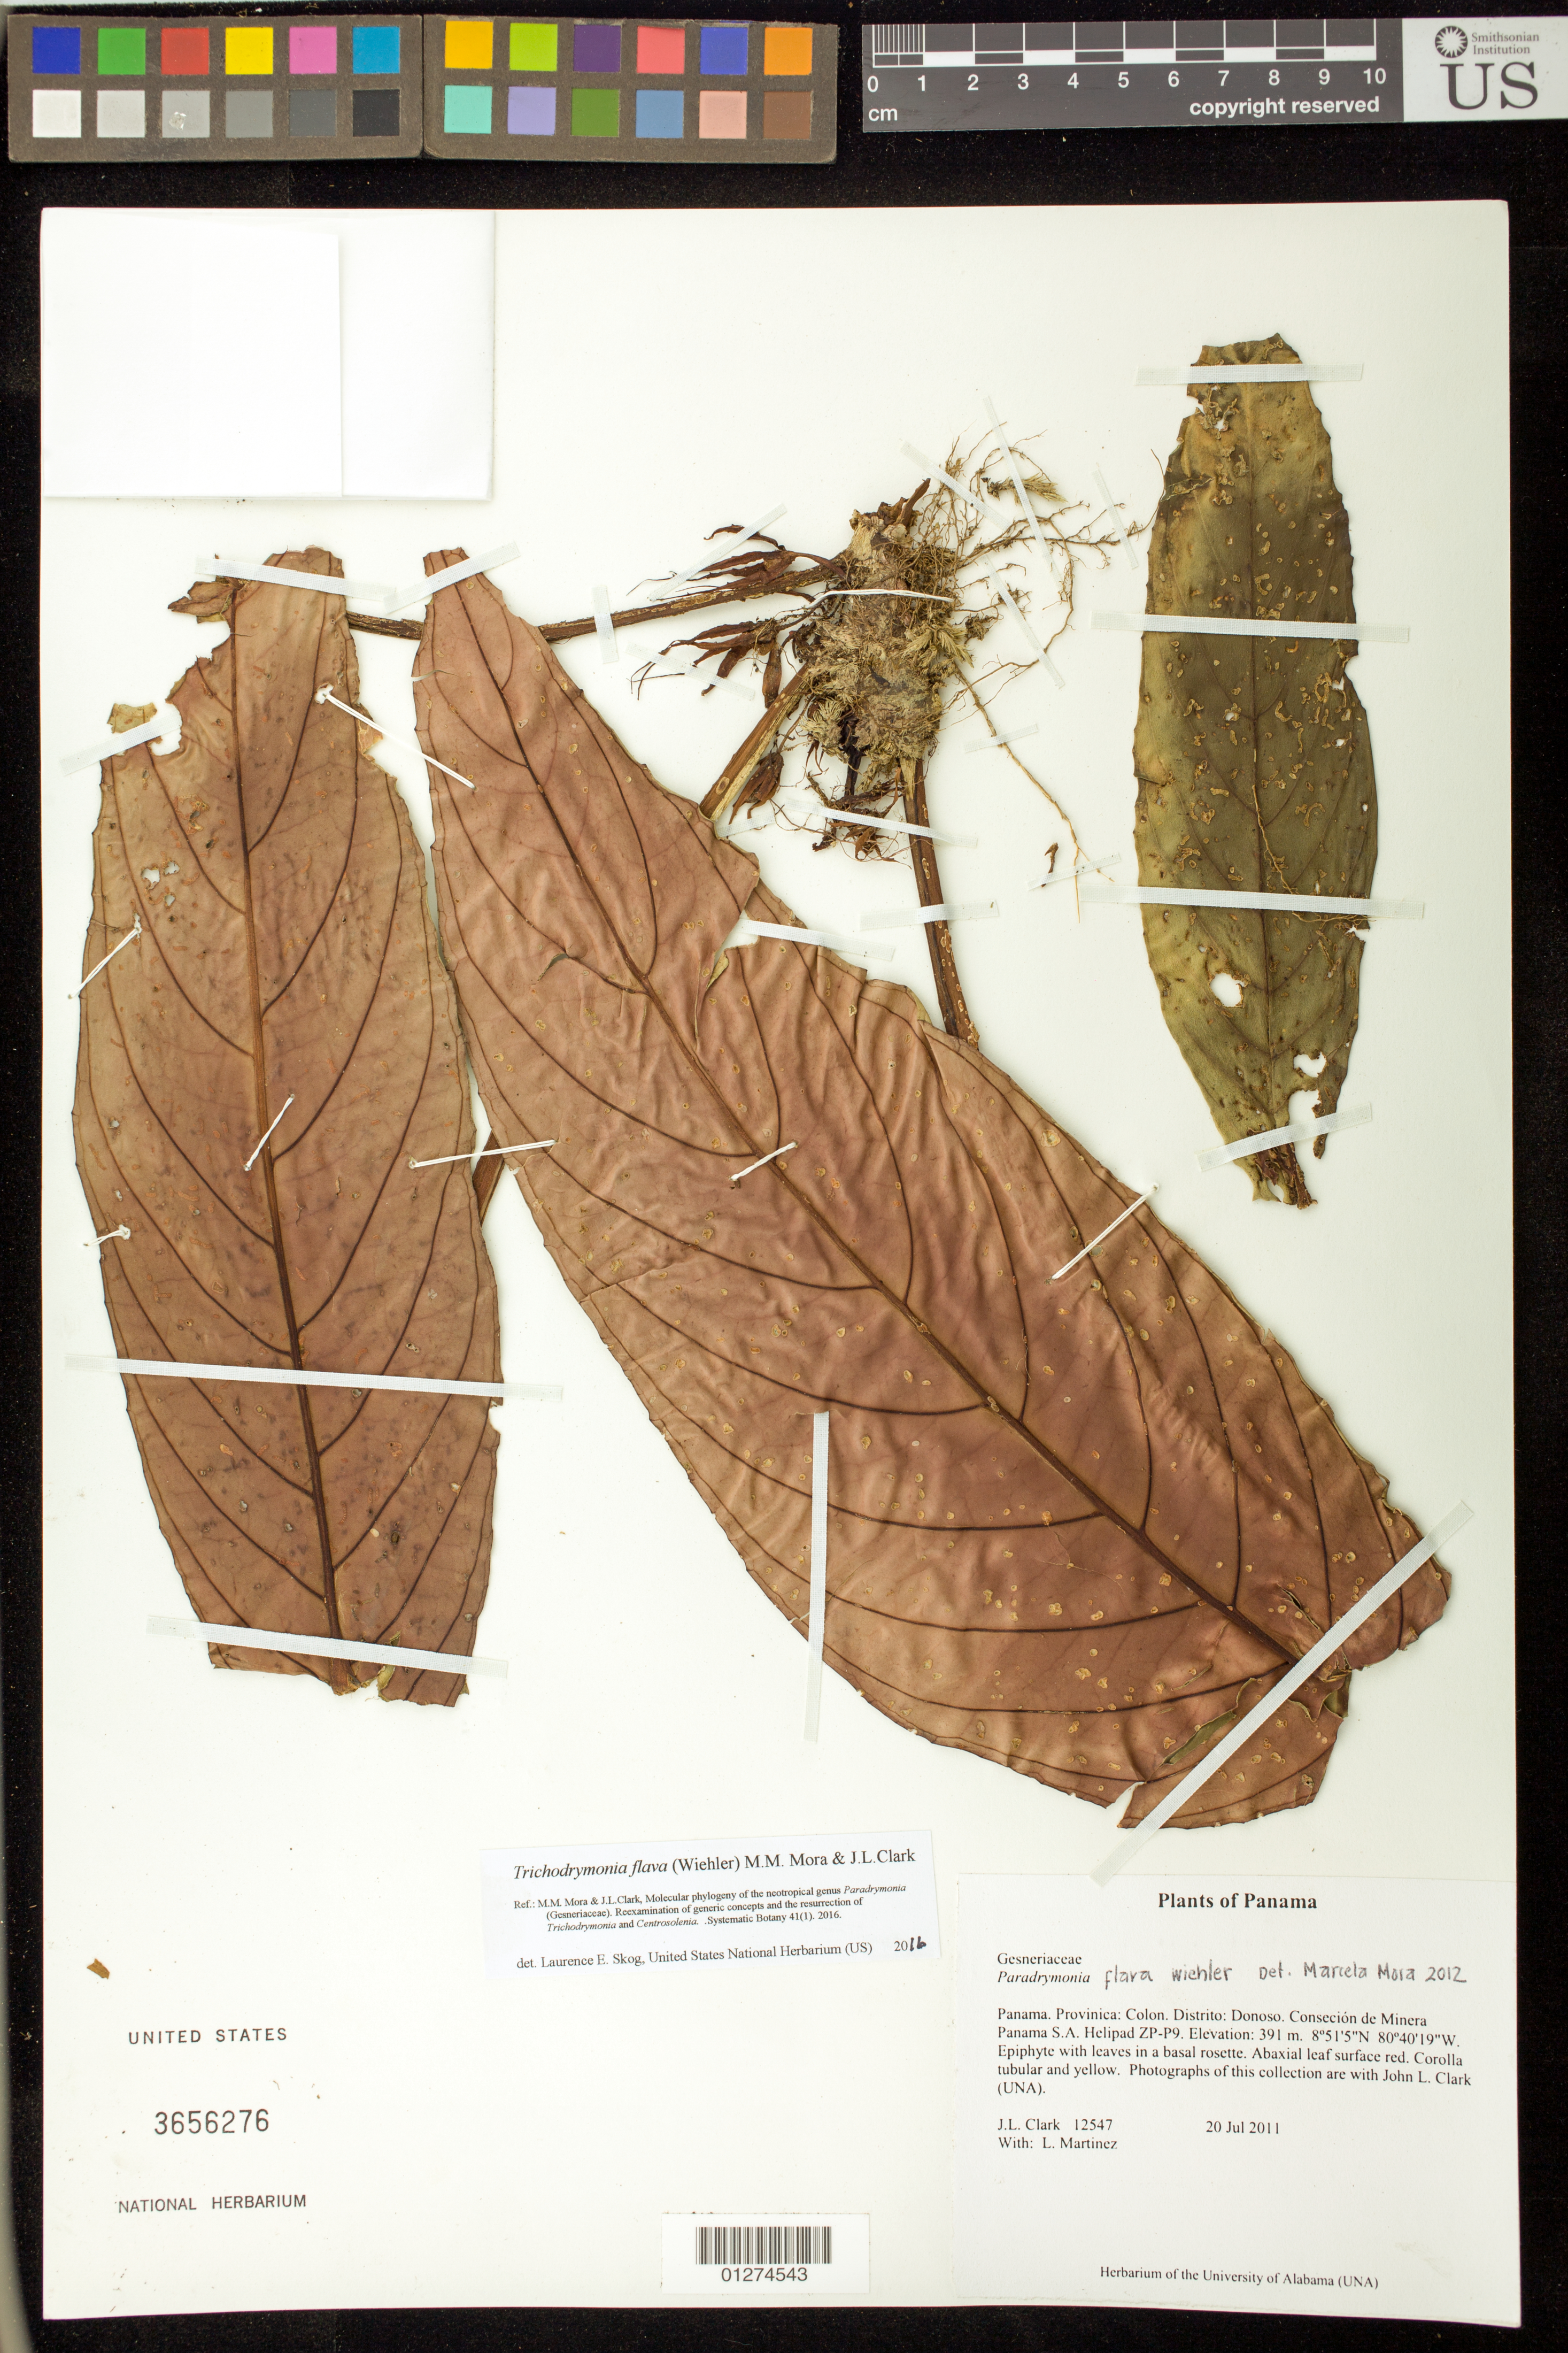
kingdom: Plantae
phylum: Tracheophyta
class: Magnoliopsida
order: Lamiales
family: Gesneriaceae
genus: Trichodrymonia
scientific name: Trichodrymonia flava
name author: (Wiehler) M.M. Mora & J.L. Clark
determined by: Skog, Laurence E.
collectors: J. L. Clark & L. Martinez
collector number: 12547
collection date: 2011-07-20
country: Panama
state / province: Colón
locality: Provincia: Colon. Distrito: Donoso. Conseción de Minera Panama S.A. Helipad ZP-P9.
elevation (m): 391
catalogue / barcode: US 3656276